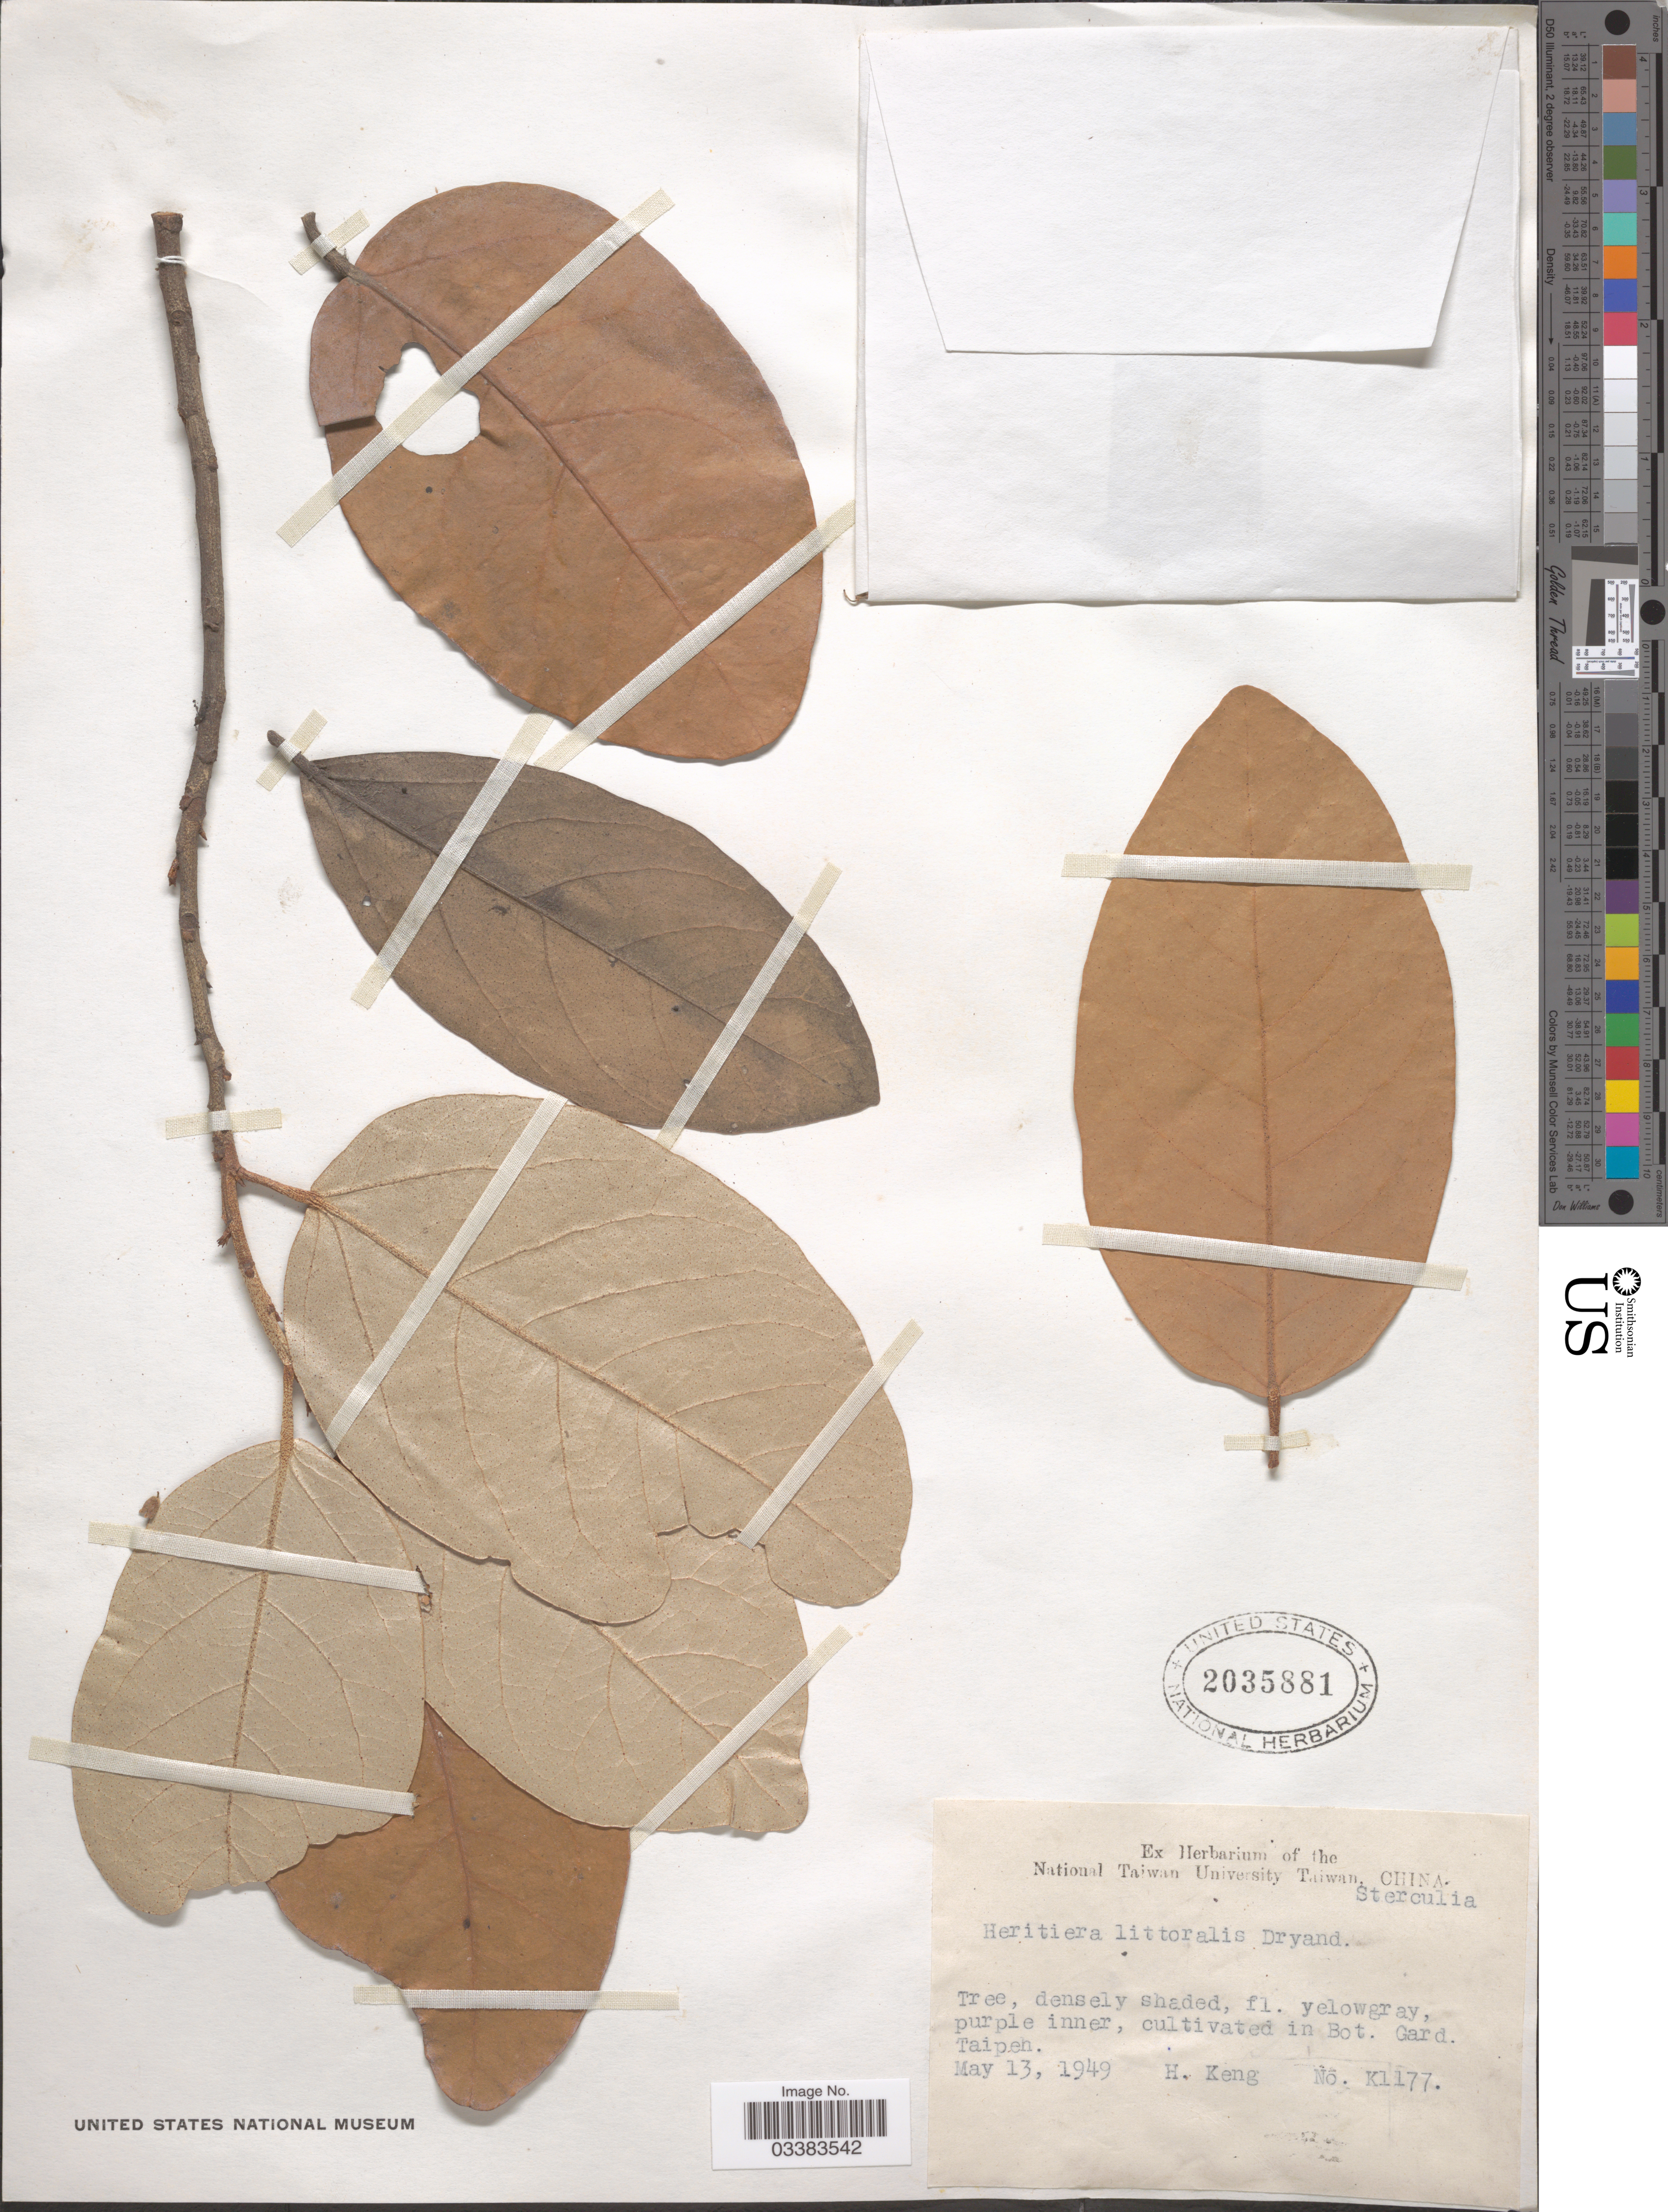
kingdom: Plantae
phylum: Tracheophyta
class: Magnoliopsida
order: Malvales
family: Malvaceae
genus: Heritiera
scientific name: Heritiera littoralis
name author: Aiton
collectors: H. Keng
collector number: K1177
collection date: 1949-05-13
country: Taiwan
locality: Cultivated in Bot. Gard. Taipeh.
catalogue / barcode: US 2035881